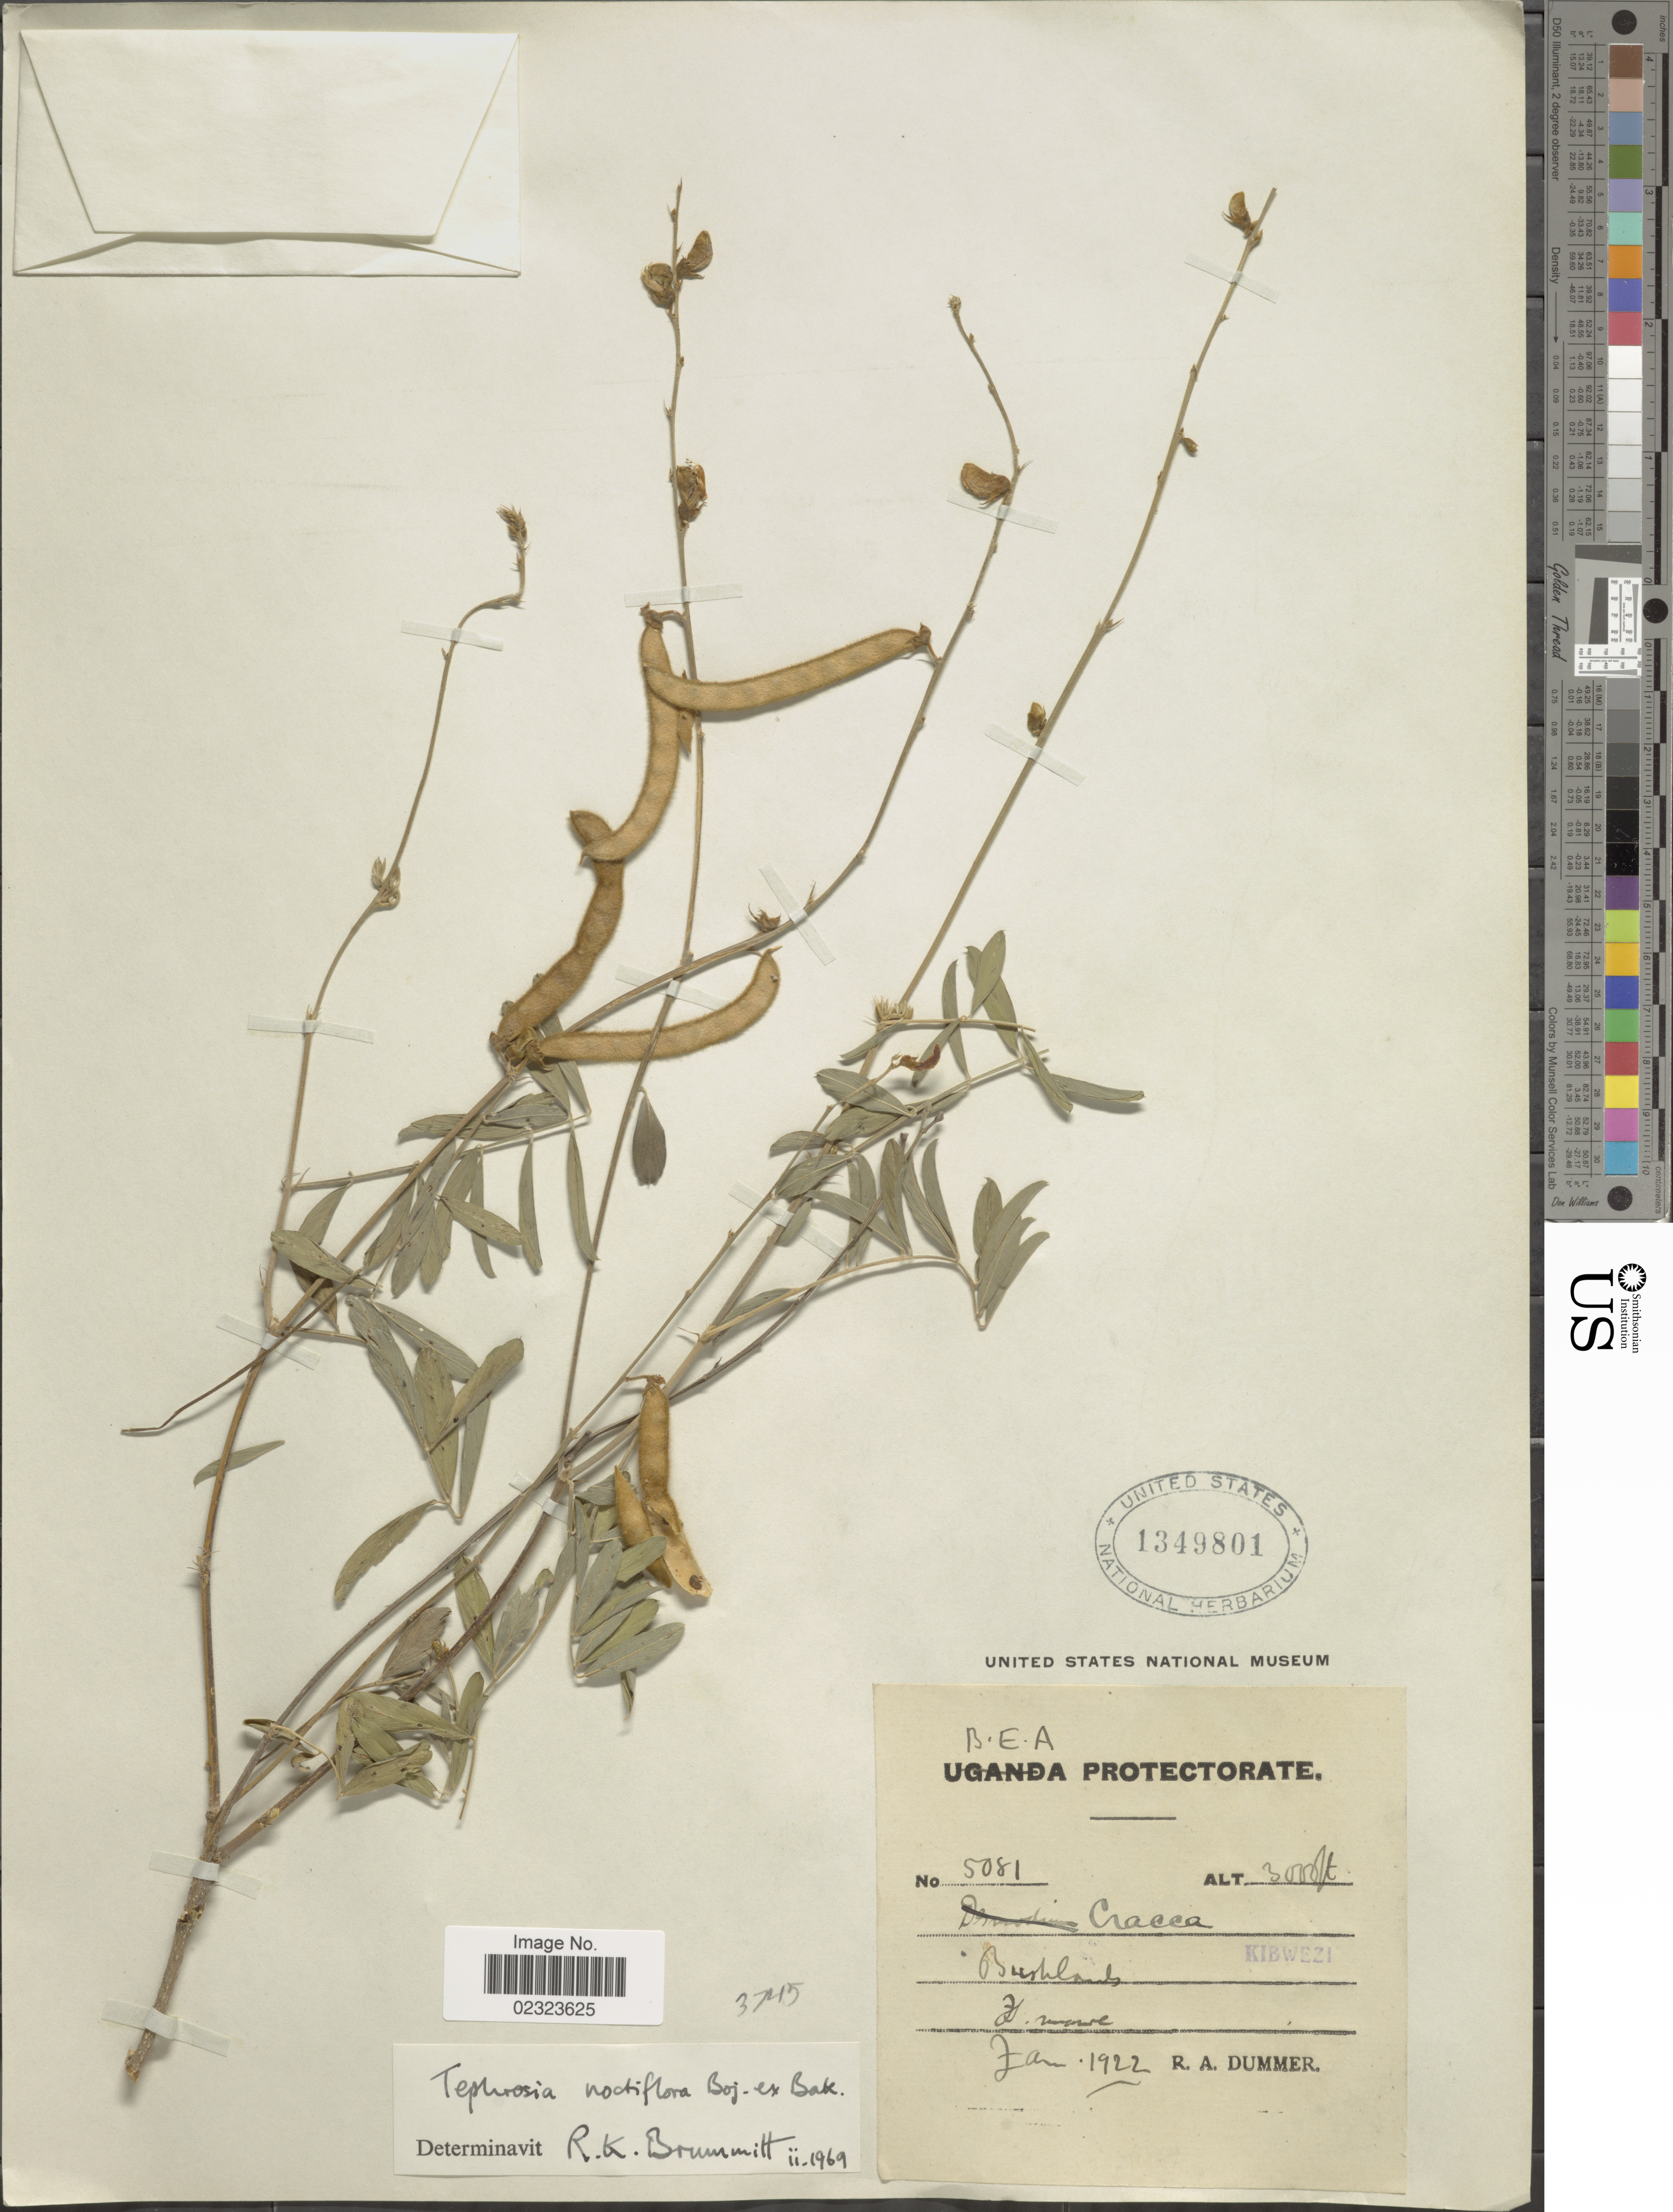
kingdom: Plantae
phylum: Tracheophyta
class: Magnoliopsida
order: Fabales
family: Fabaceae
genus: Tephrosia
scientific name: Tephrosia noctiflora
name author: Bojer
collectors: R. Dümmer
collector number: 5081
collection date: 1922-01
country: Kenya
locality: B.E.A. Protectorate, bushlands, Kibwezi, Cracca [interpreted].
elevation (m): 914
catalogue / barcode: US 1349801